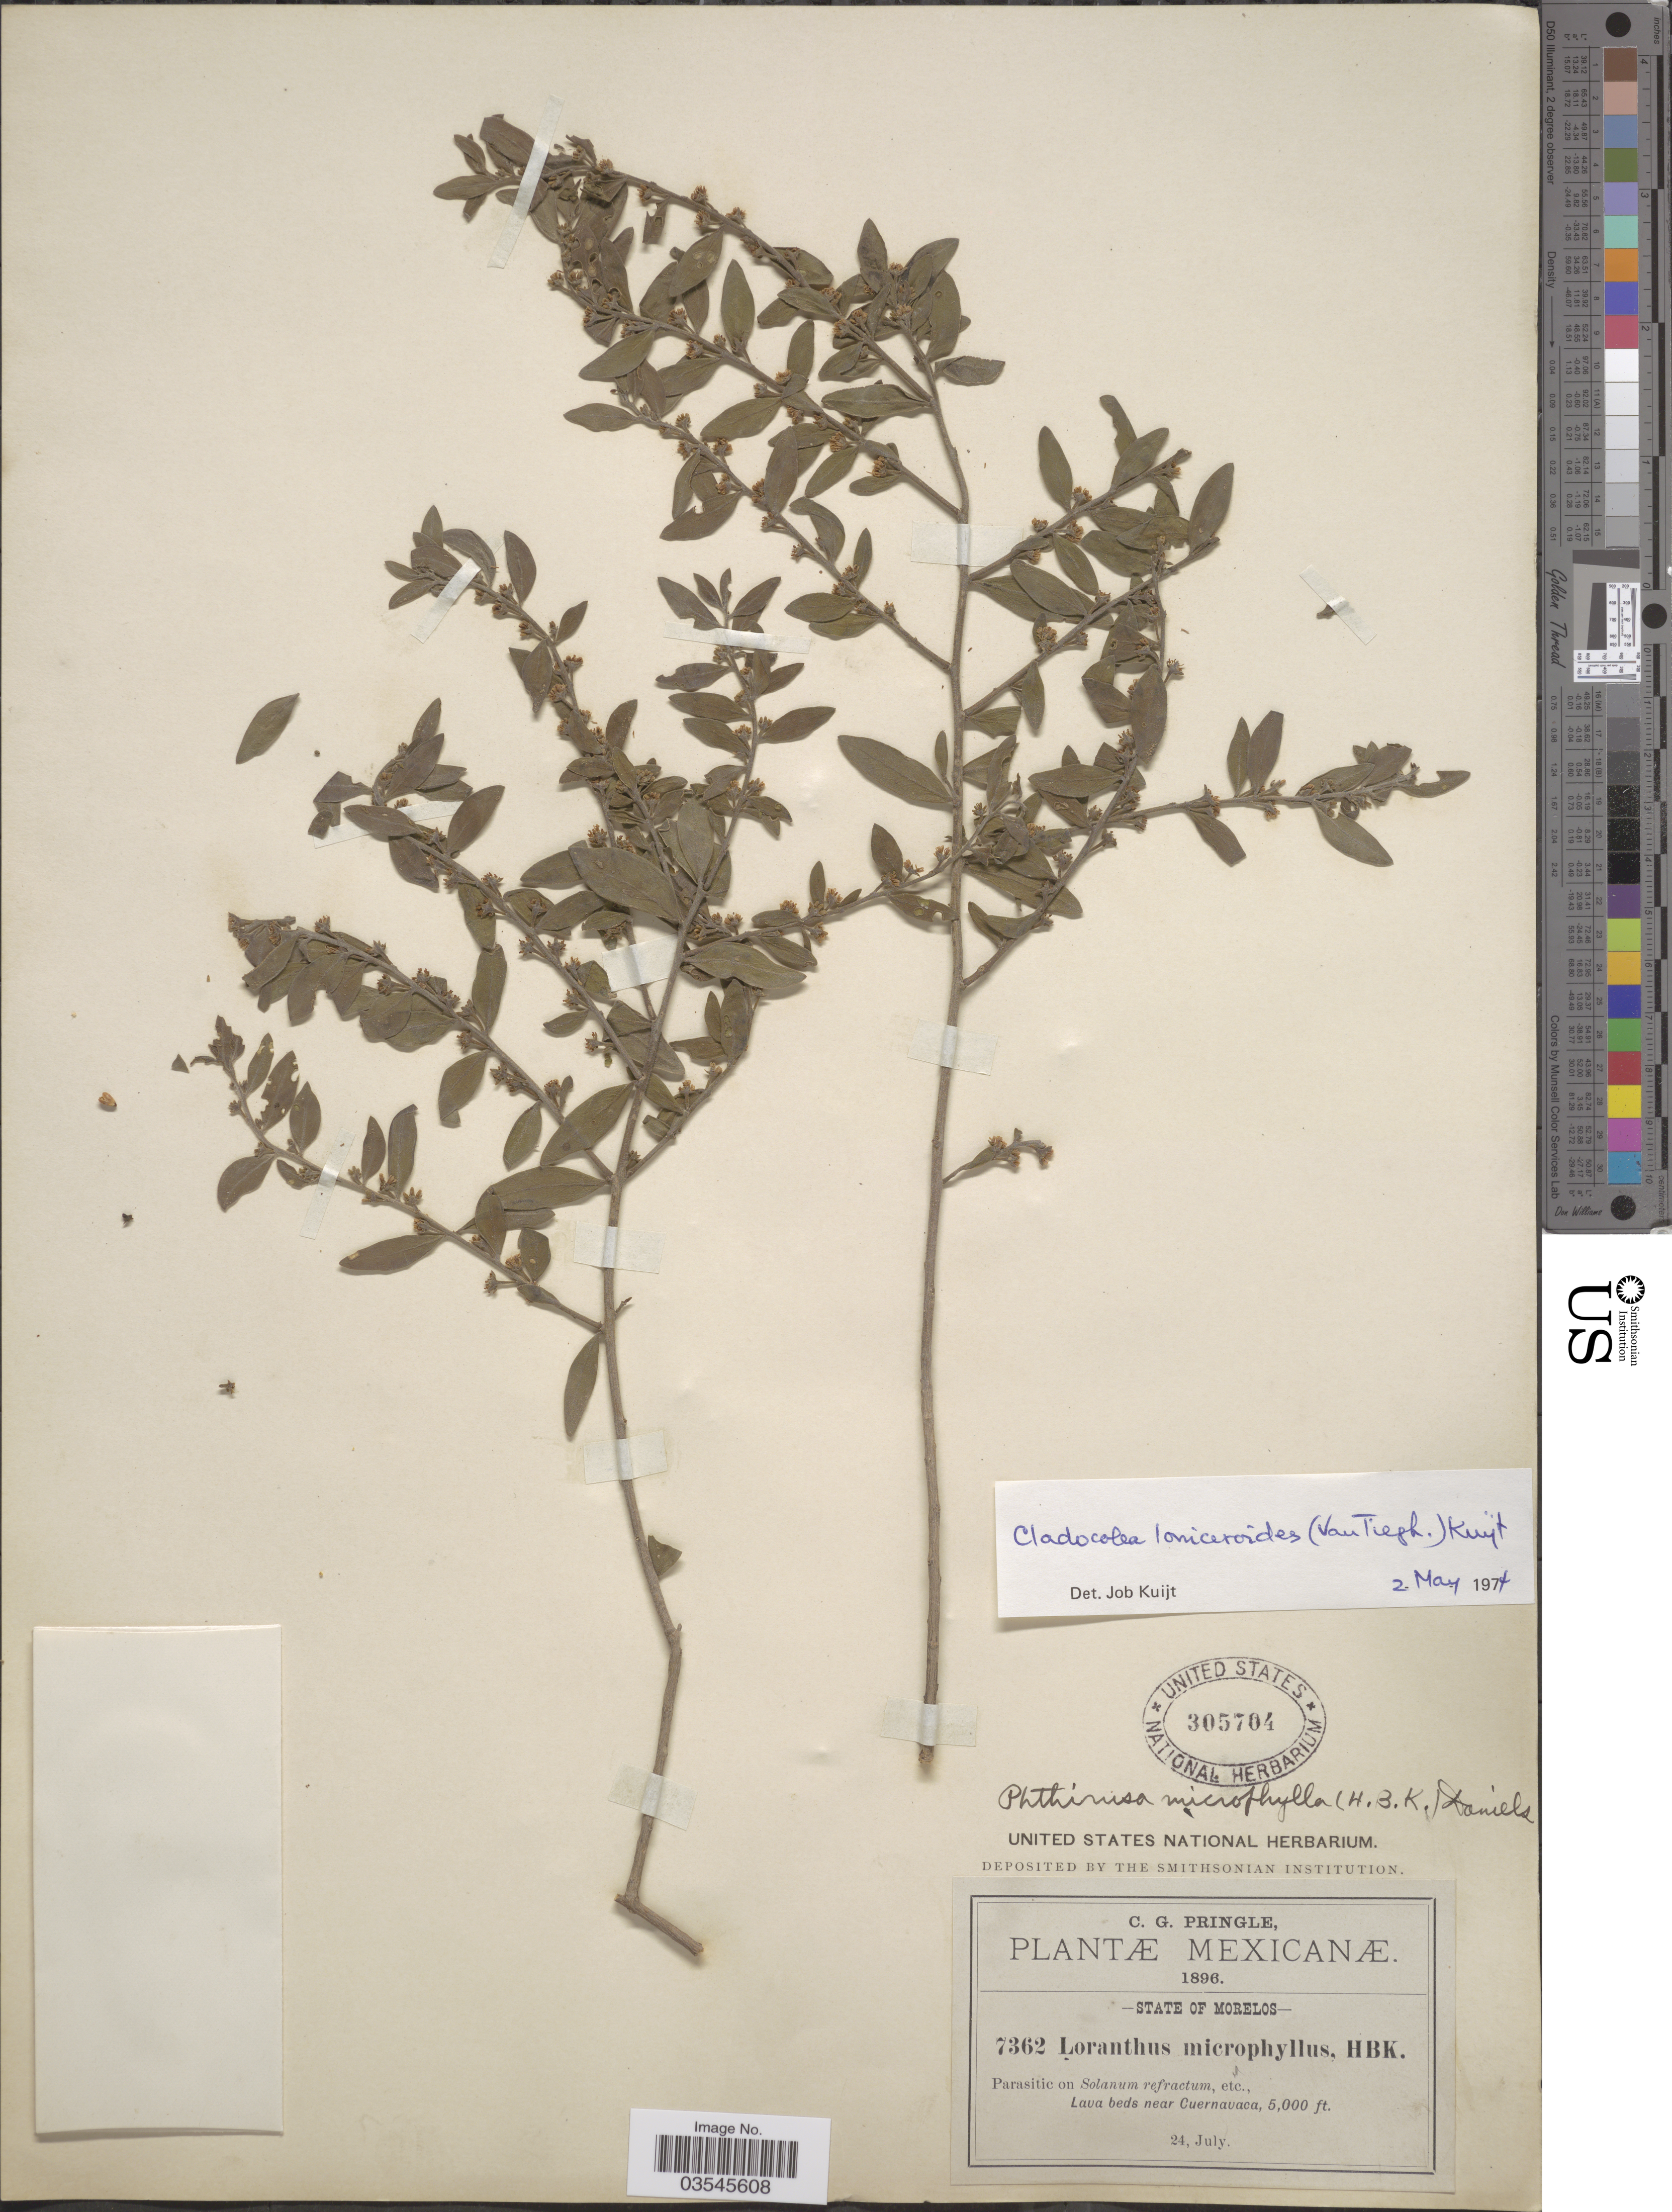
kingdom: Plantae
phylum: Tracheophyta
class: Magnoliopsida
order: Santalales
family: Loranthaceae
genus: Cladocolea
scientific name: Cladocolea loniceroides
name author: (Tiegh.) Kuijt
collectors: C. G. Pringle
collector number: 7362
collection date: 1896-07-24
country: Mexico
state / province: Morelos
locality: Near Cuernavaca.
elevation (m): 1524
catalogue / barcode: US 305704